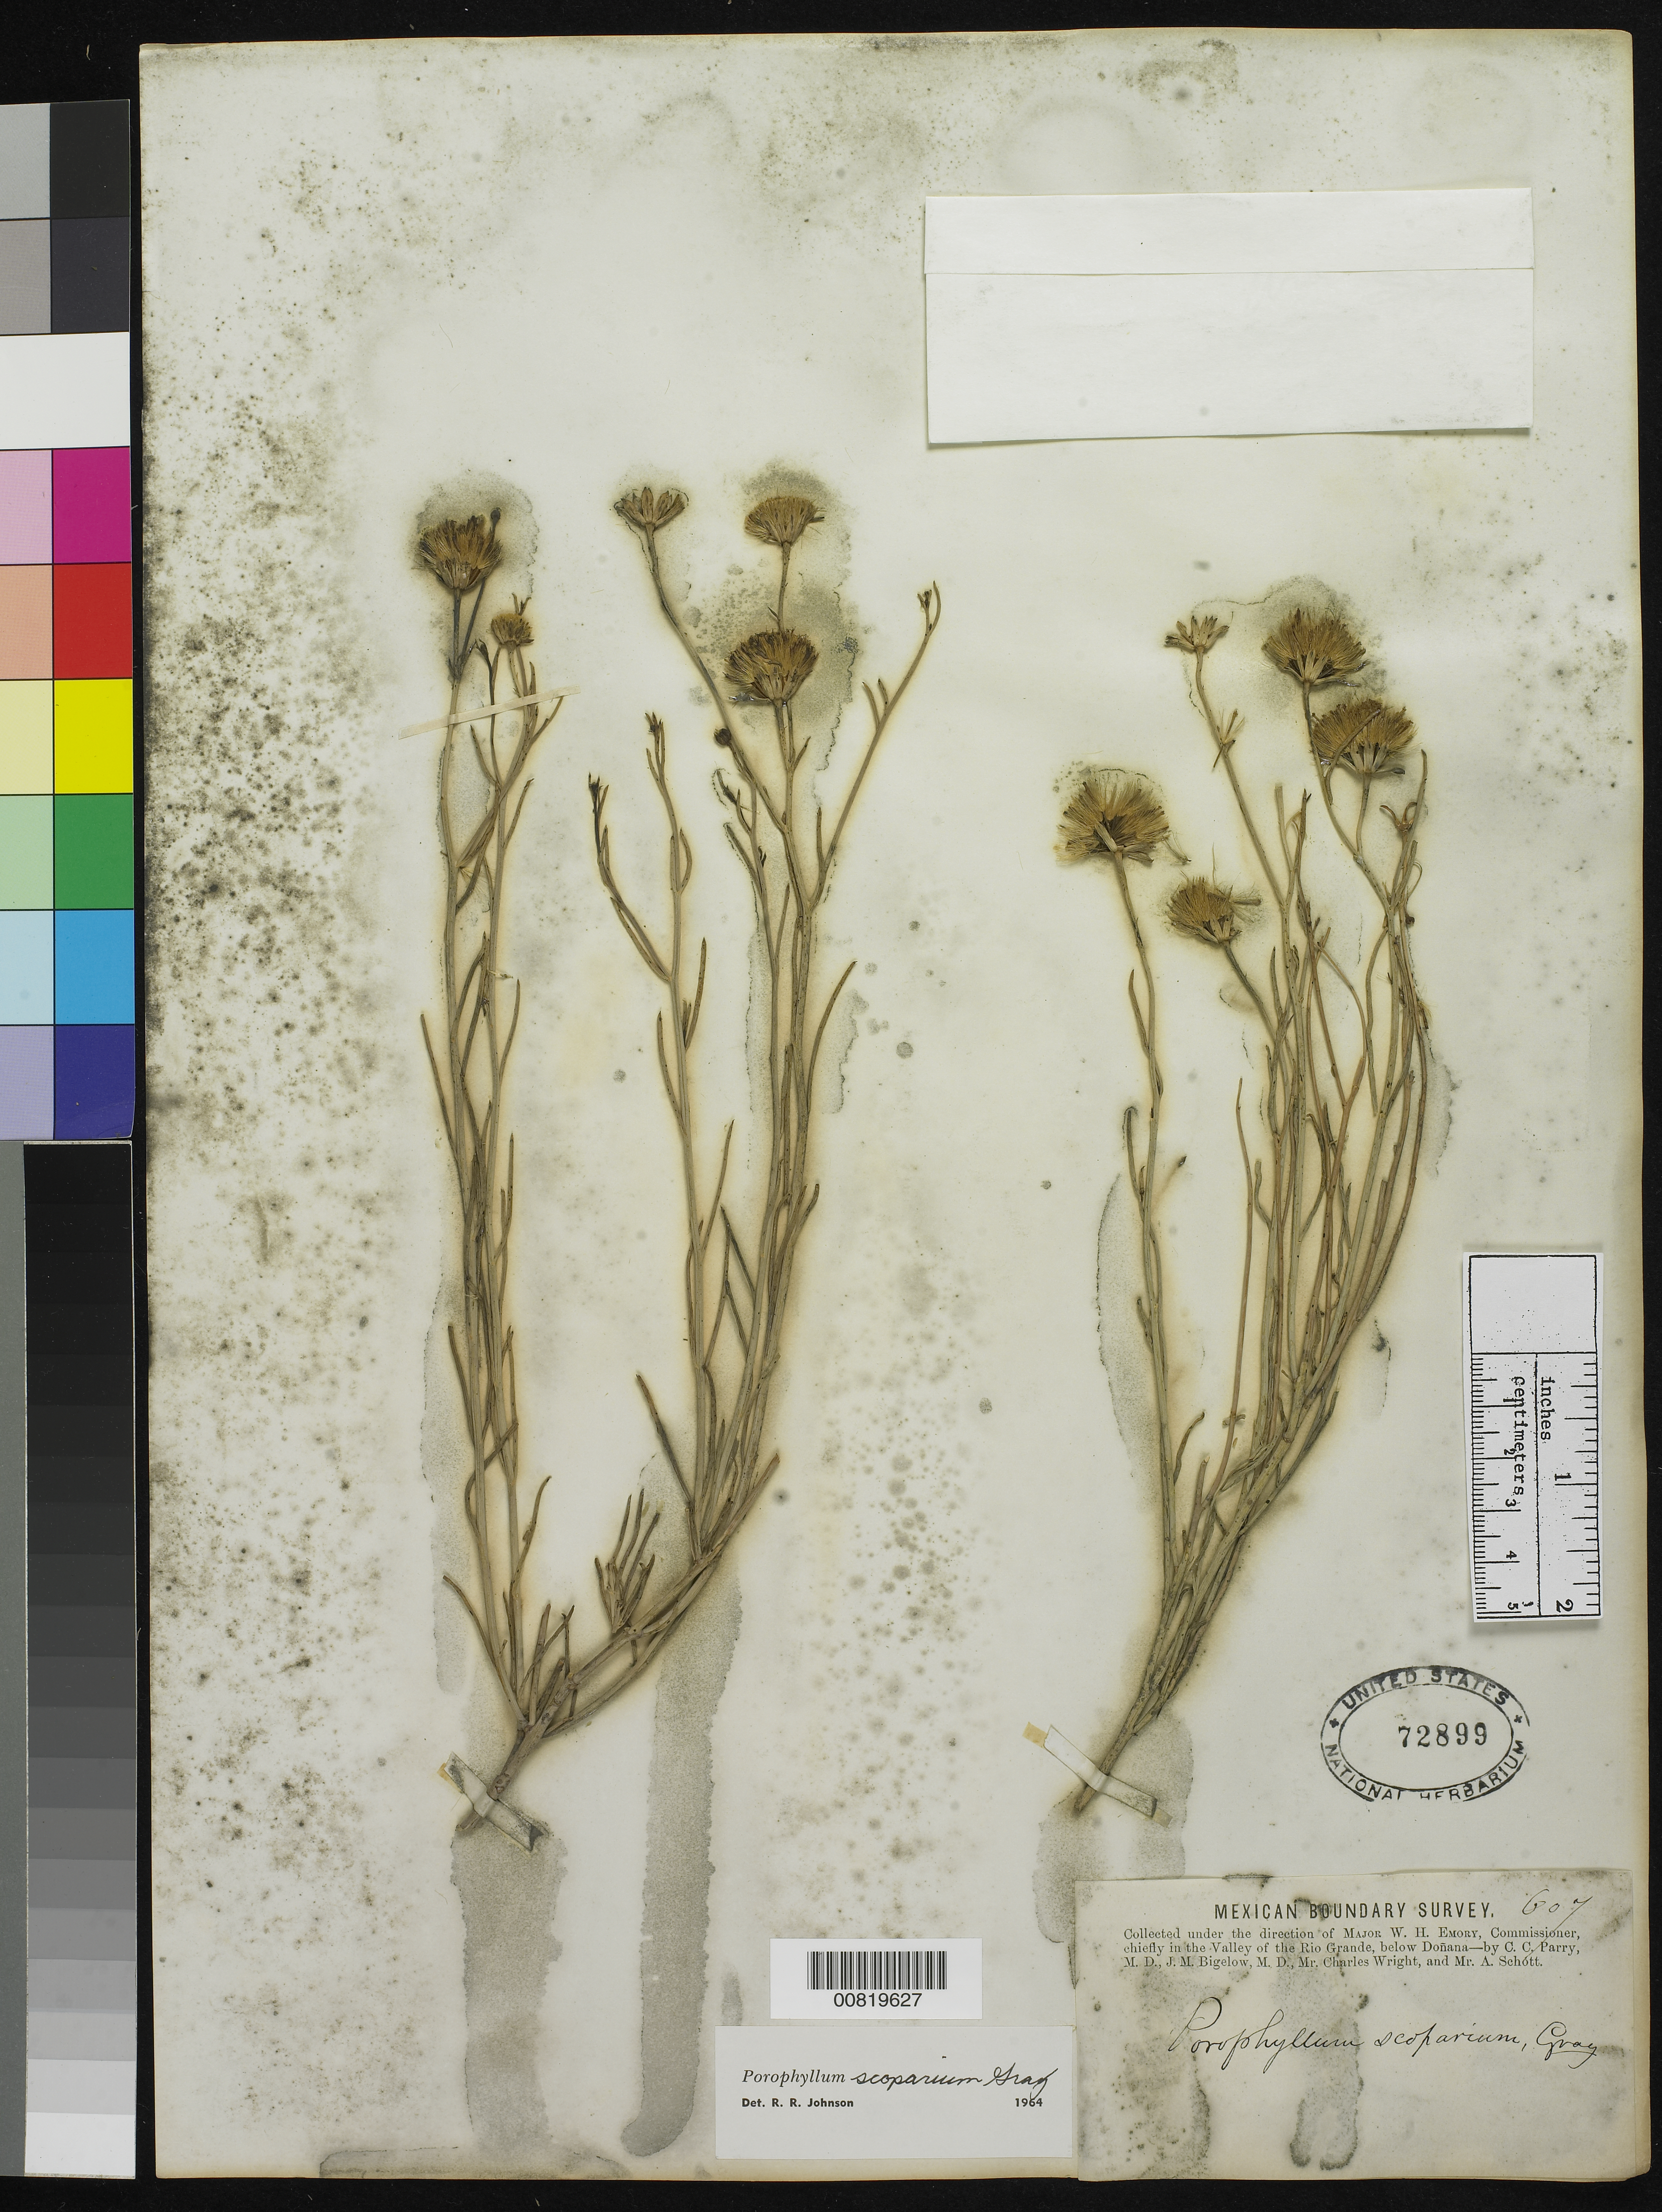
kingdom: Plantae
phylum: Tracheophyta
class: Magnoliopsida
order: Asterales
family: Asteraceae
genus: Porophyllum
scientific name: Porophyllum scoparium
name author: A. Gray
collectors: C. C. Parry, J. M. Bigelow, C. Wright & A. C. V. Schott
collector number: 607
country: United States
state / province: New Mexico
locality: Valley of the Rio Grande, below Doñana, New Mexico.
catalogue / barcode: US 72899